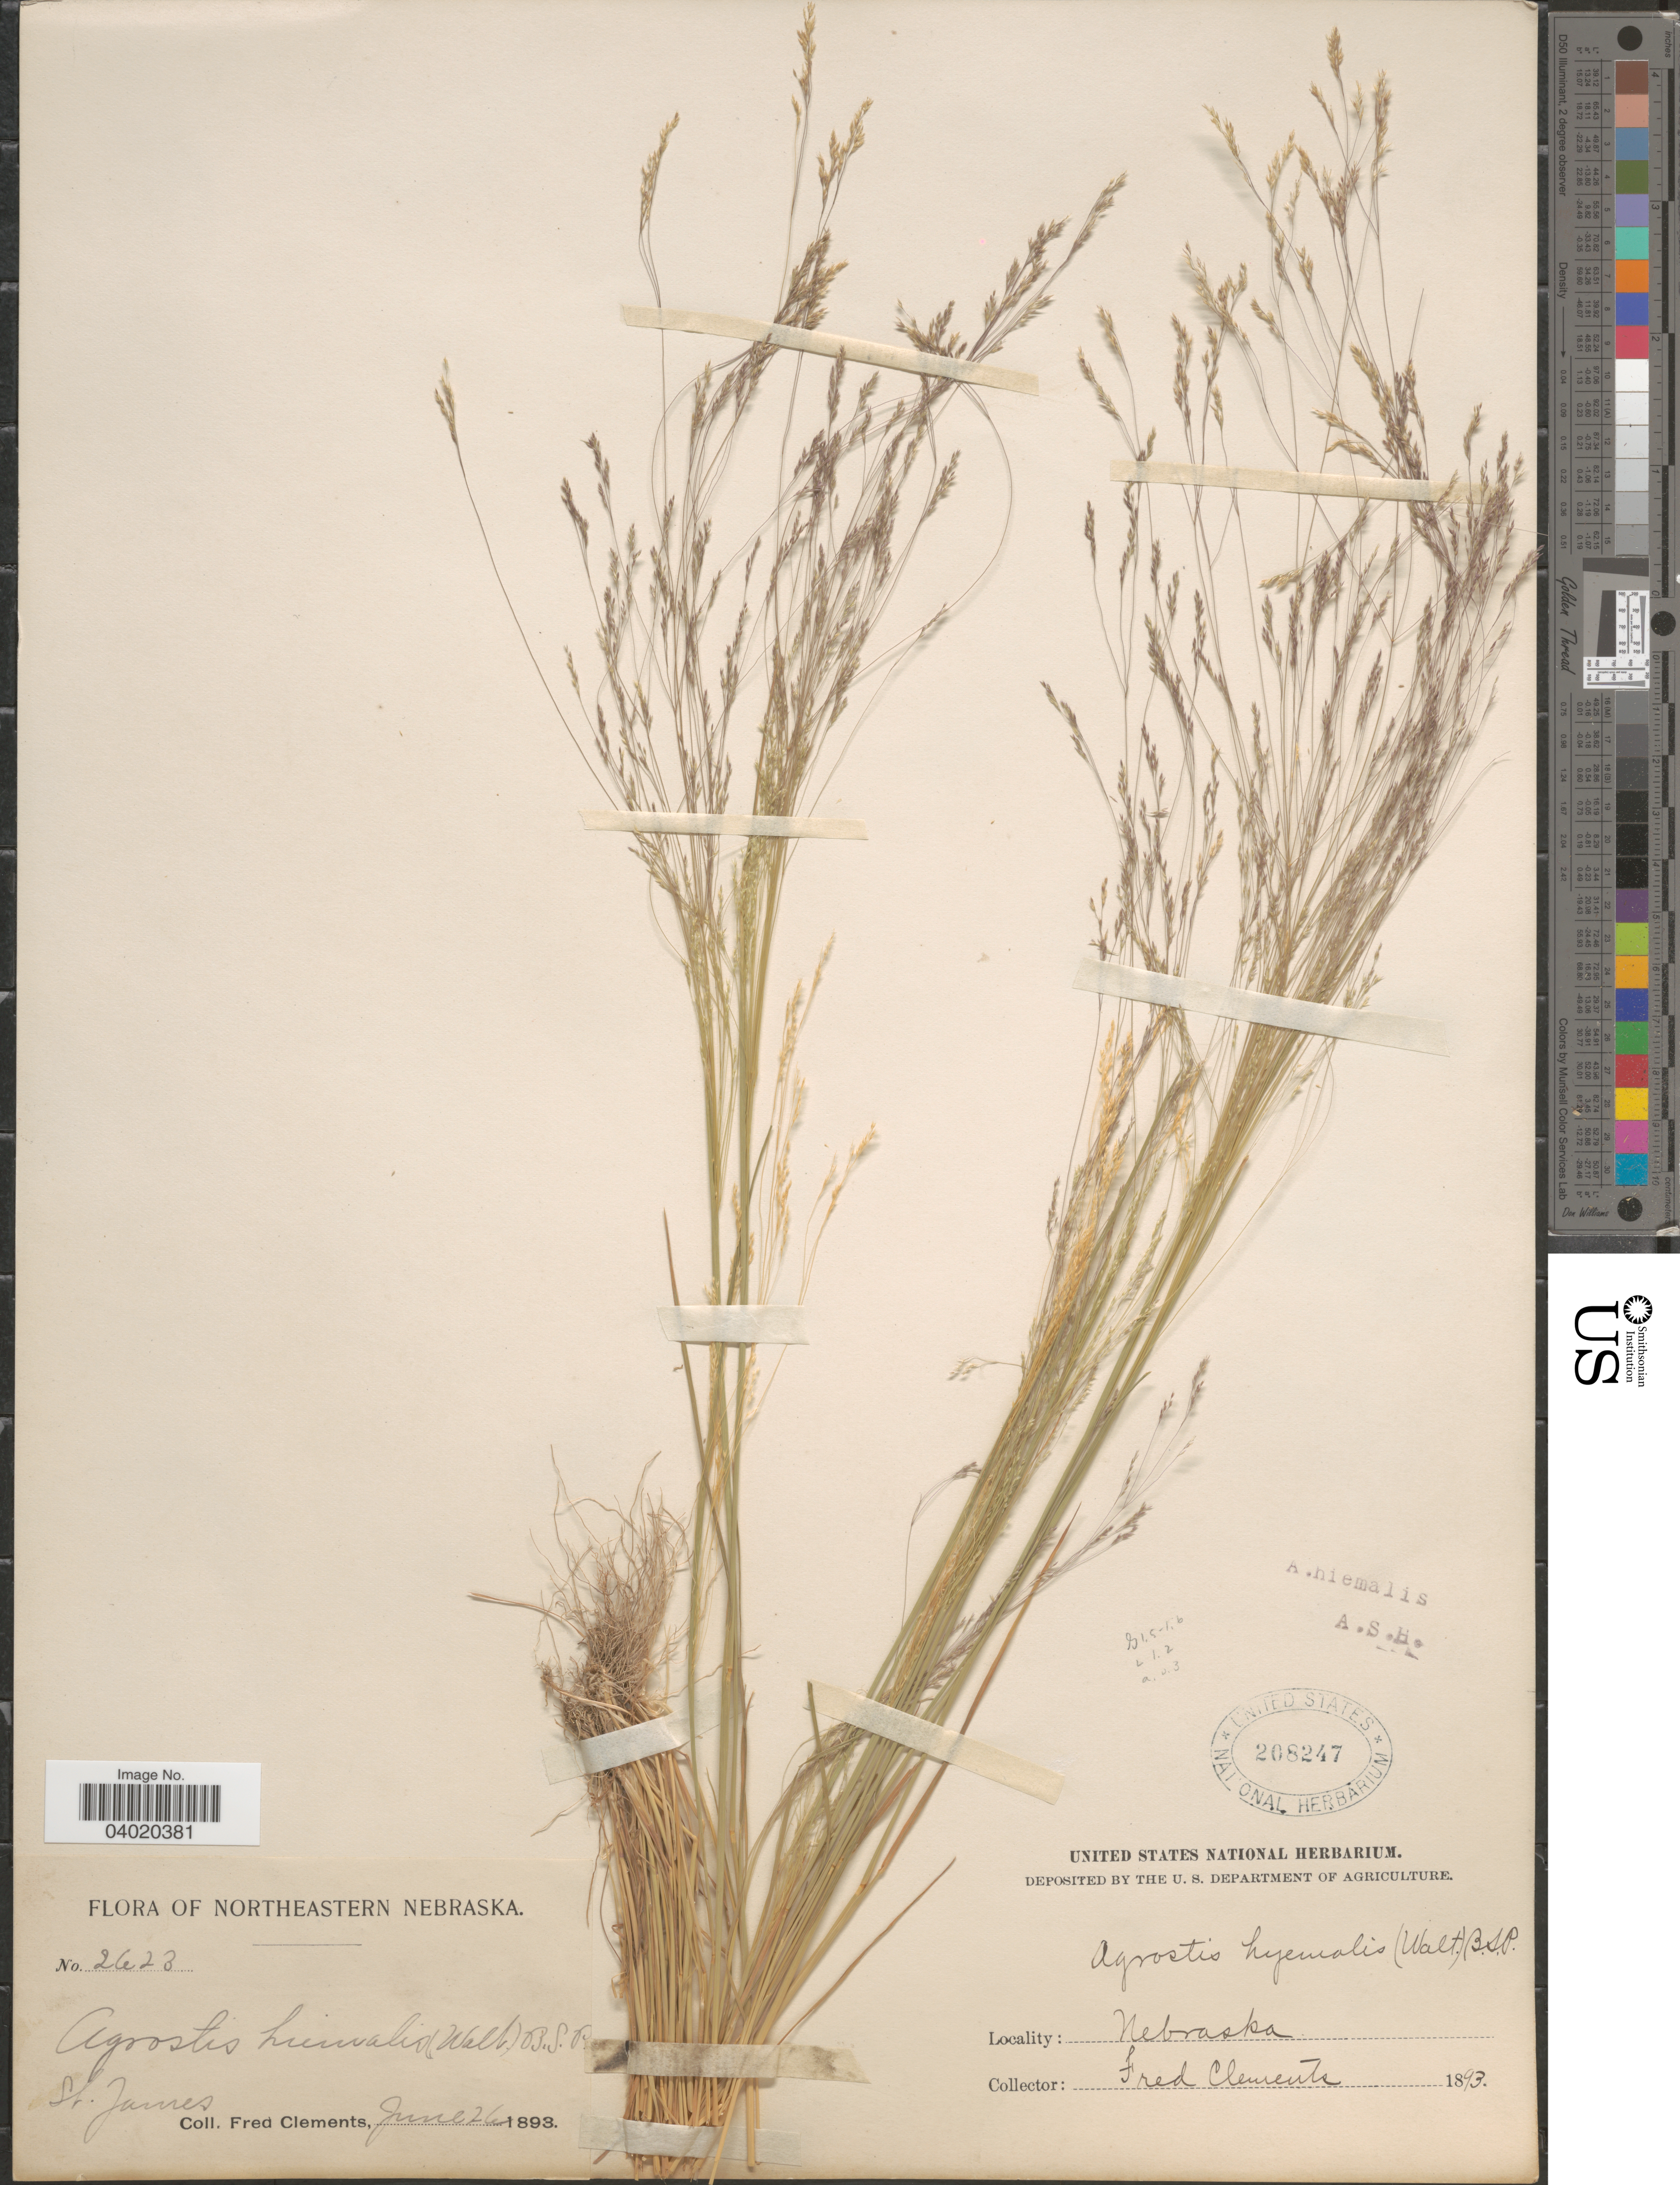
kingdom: Plantae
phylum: Tracheophyta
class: Liliopsida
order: Poales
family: Poaceae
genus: Agrostis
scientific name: Agrostis hyemalis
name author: (Walter) Britton et al.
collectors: F. Clements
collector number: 2623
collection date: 1893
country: United States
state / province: Nebraska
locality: Northeastern Nebraska. St. James.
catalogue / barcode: US 208247